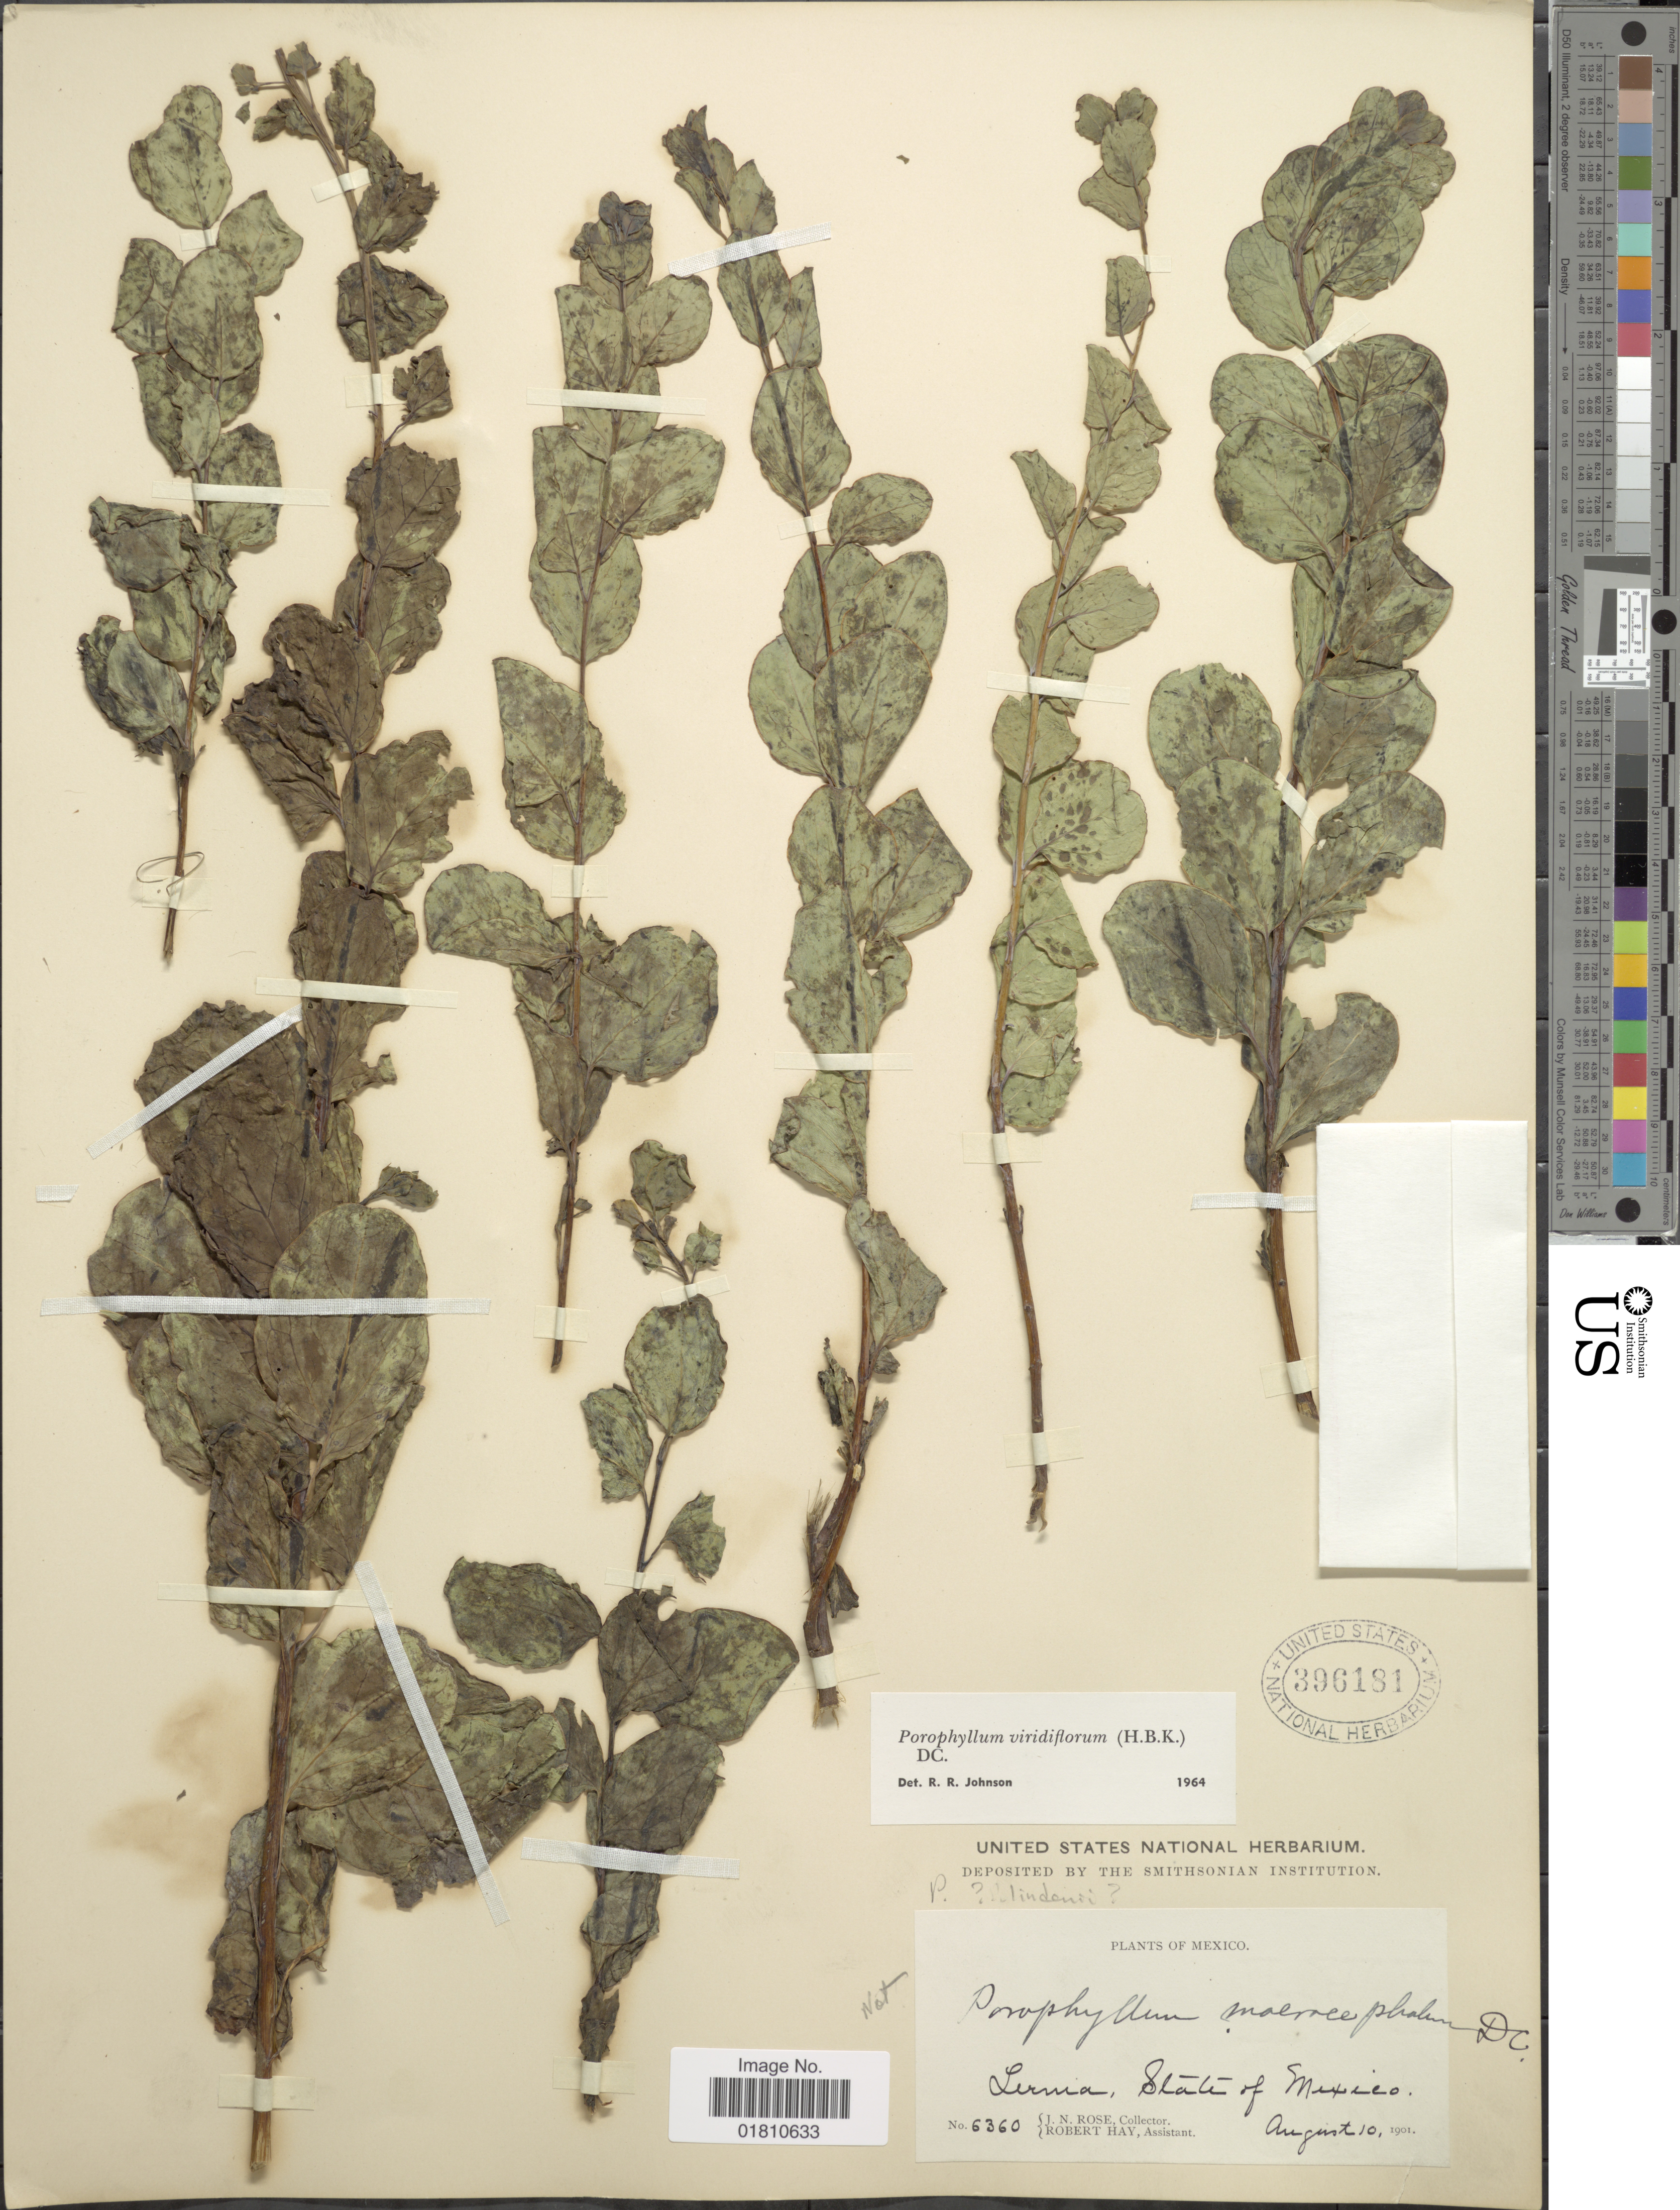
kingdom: Plantae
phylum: Tracheophyta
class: Magnoliopsida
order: Asterales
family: Asteraceae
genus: Porophyllum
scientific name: Porophyllum lindenii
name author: Sch. Bip. ex Seem.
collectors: J. N. Rose & R. Hay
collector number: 6360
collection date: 1901-08-10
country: Mexico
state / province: México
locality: Lerma.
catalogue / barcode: US 396181